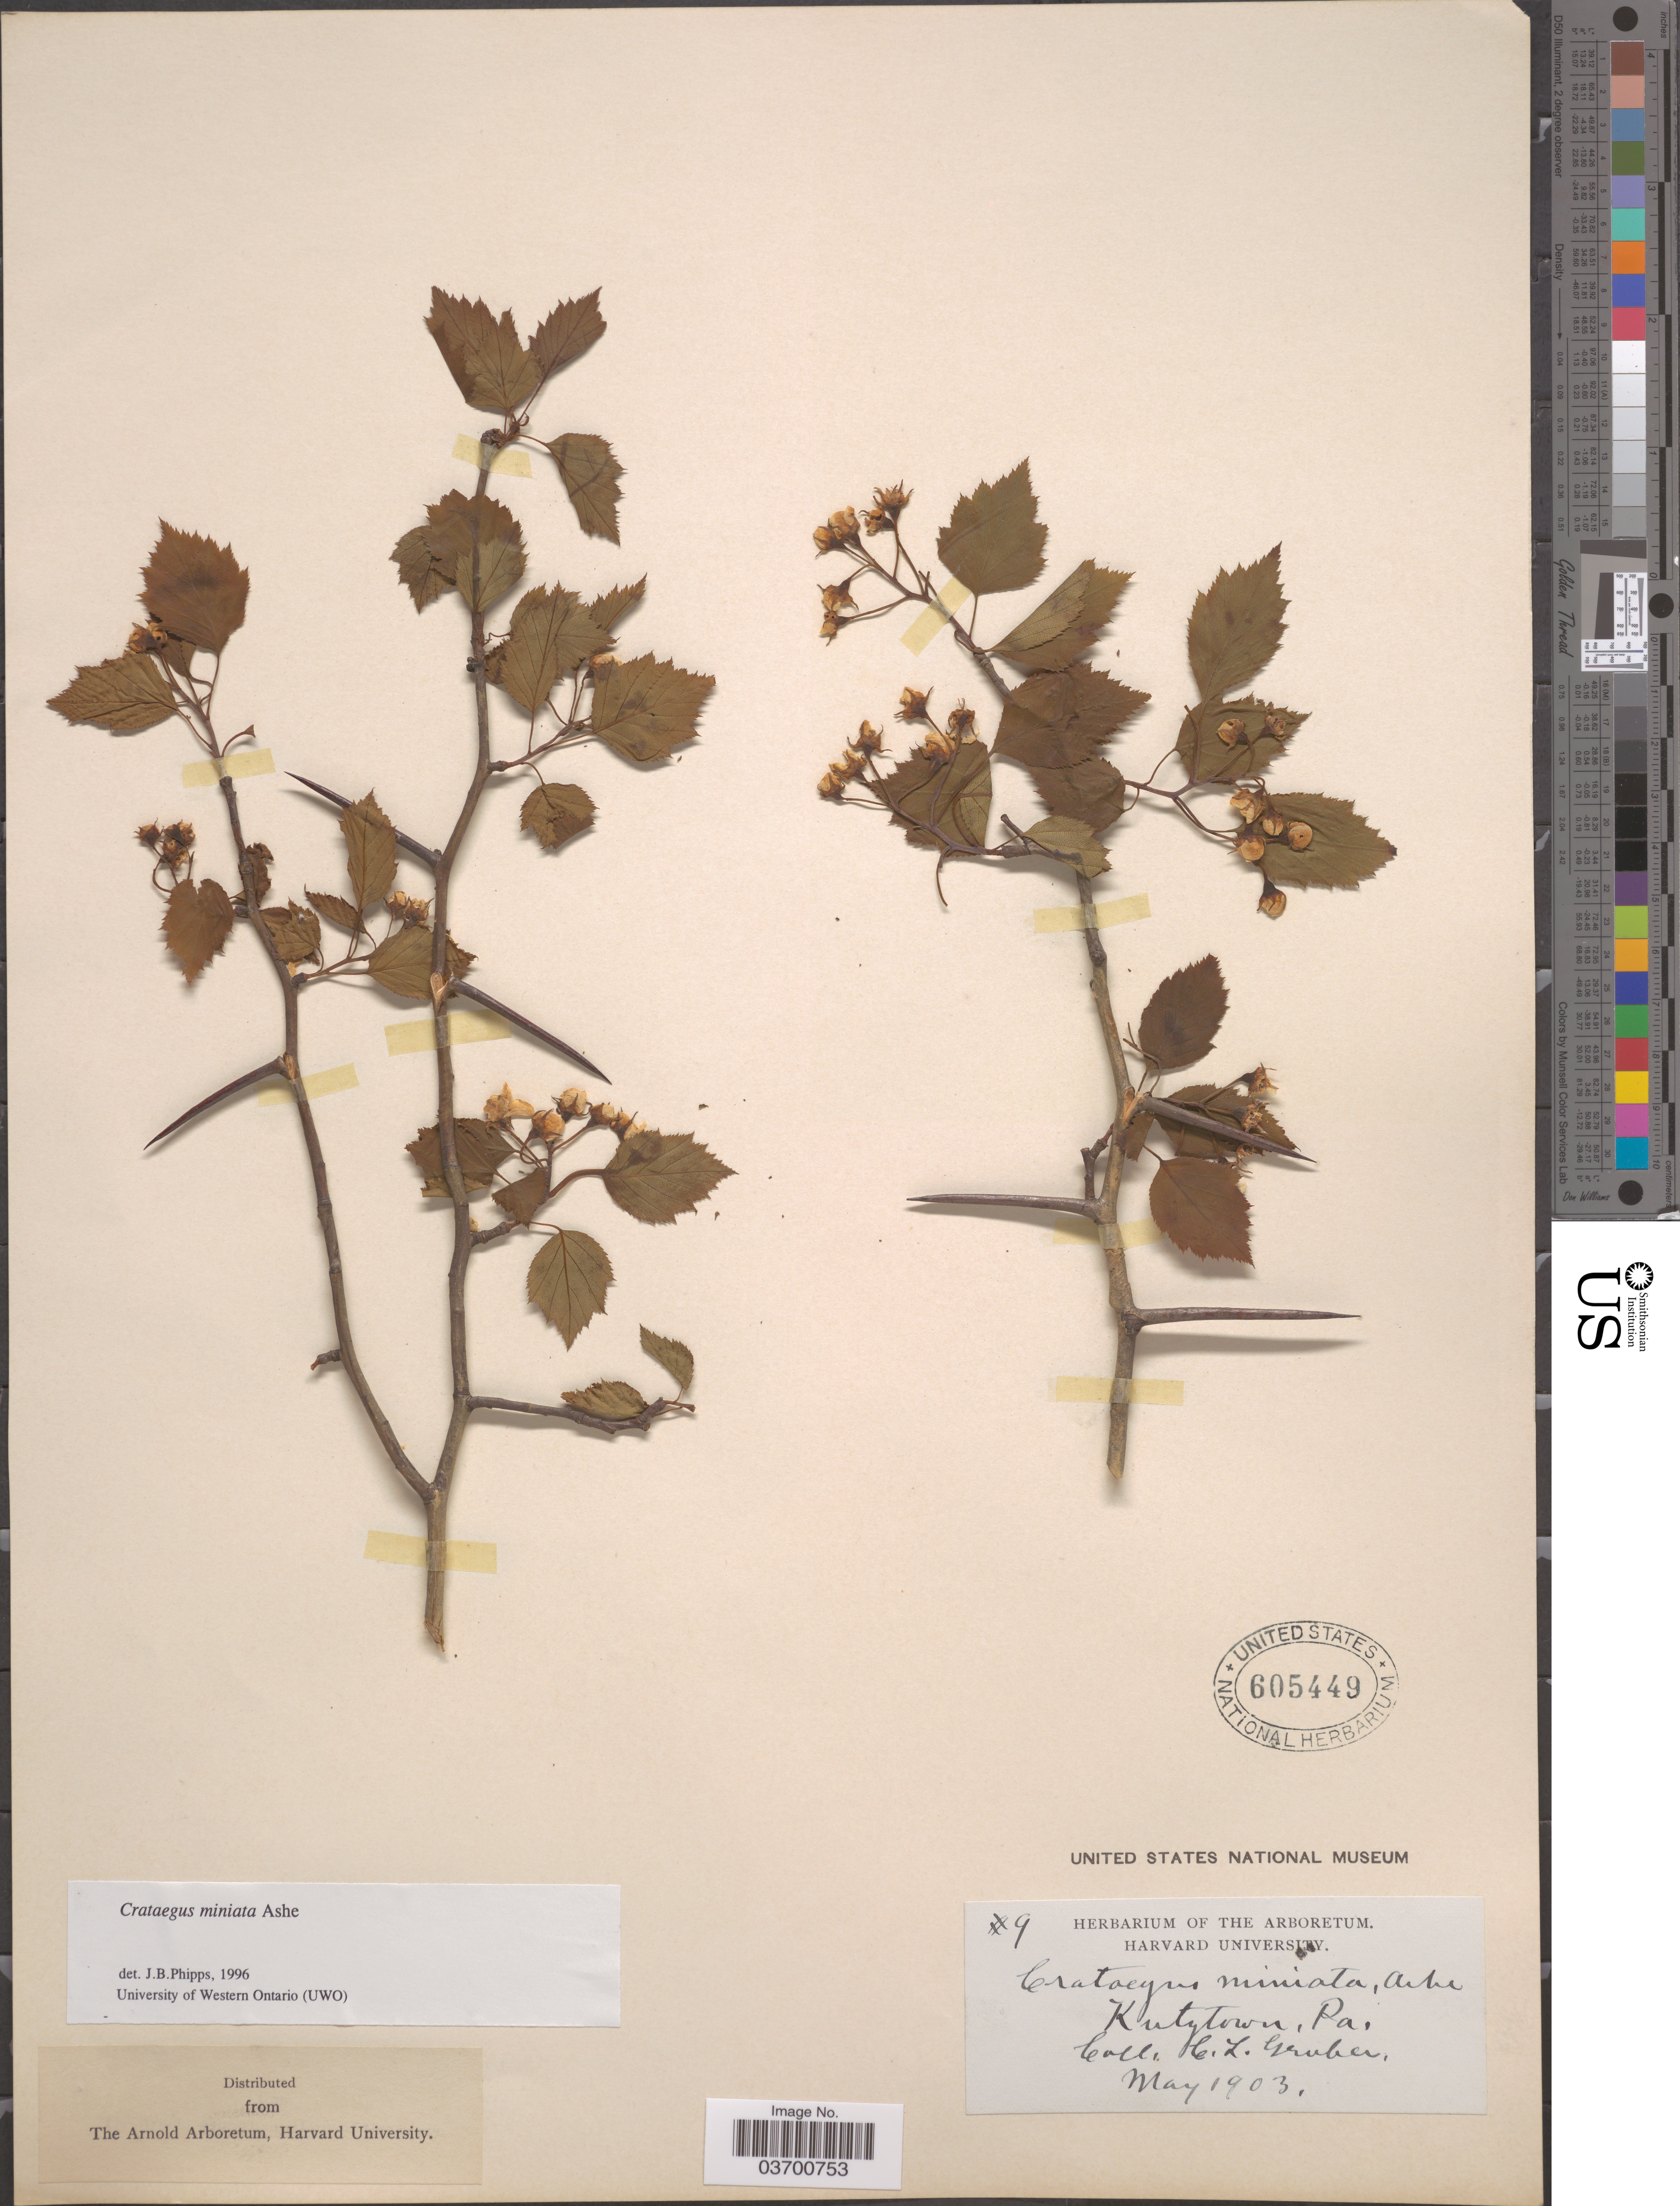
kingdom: Plantae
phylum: Tracheophyta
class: Magnoliopsida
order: Rosales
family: Rosaceae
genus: Crataegus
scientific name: Crataegus miniata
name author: Ashe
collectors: C. Gruber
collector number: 9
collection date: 1903-05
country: United States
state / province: Pennsylvania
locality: Kutztown.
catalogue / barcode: US 605449